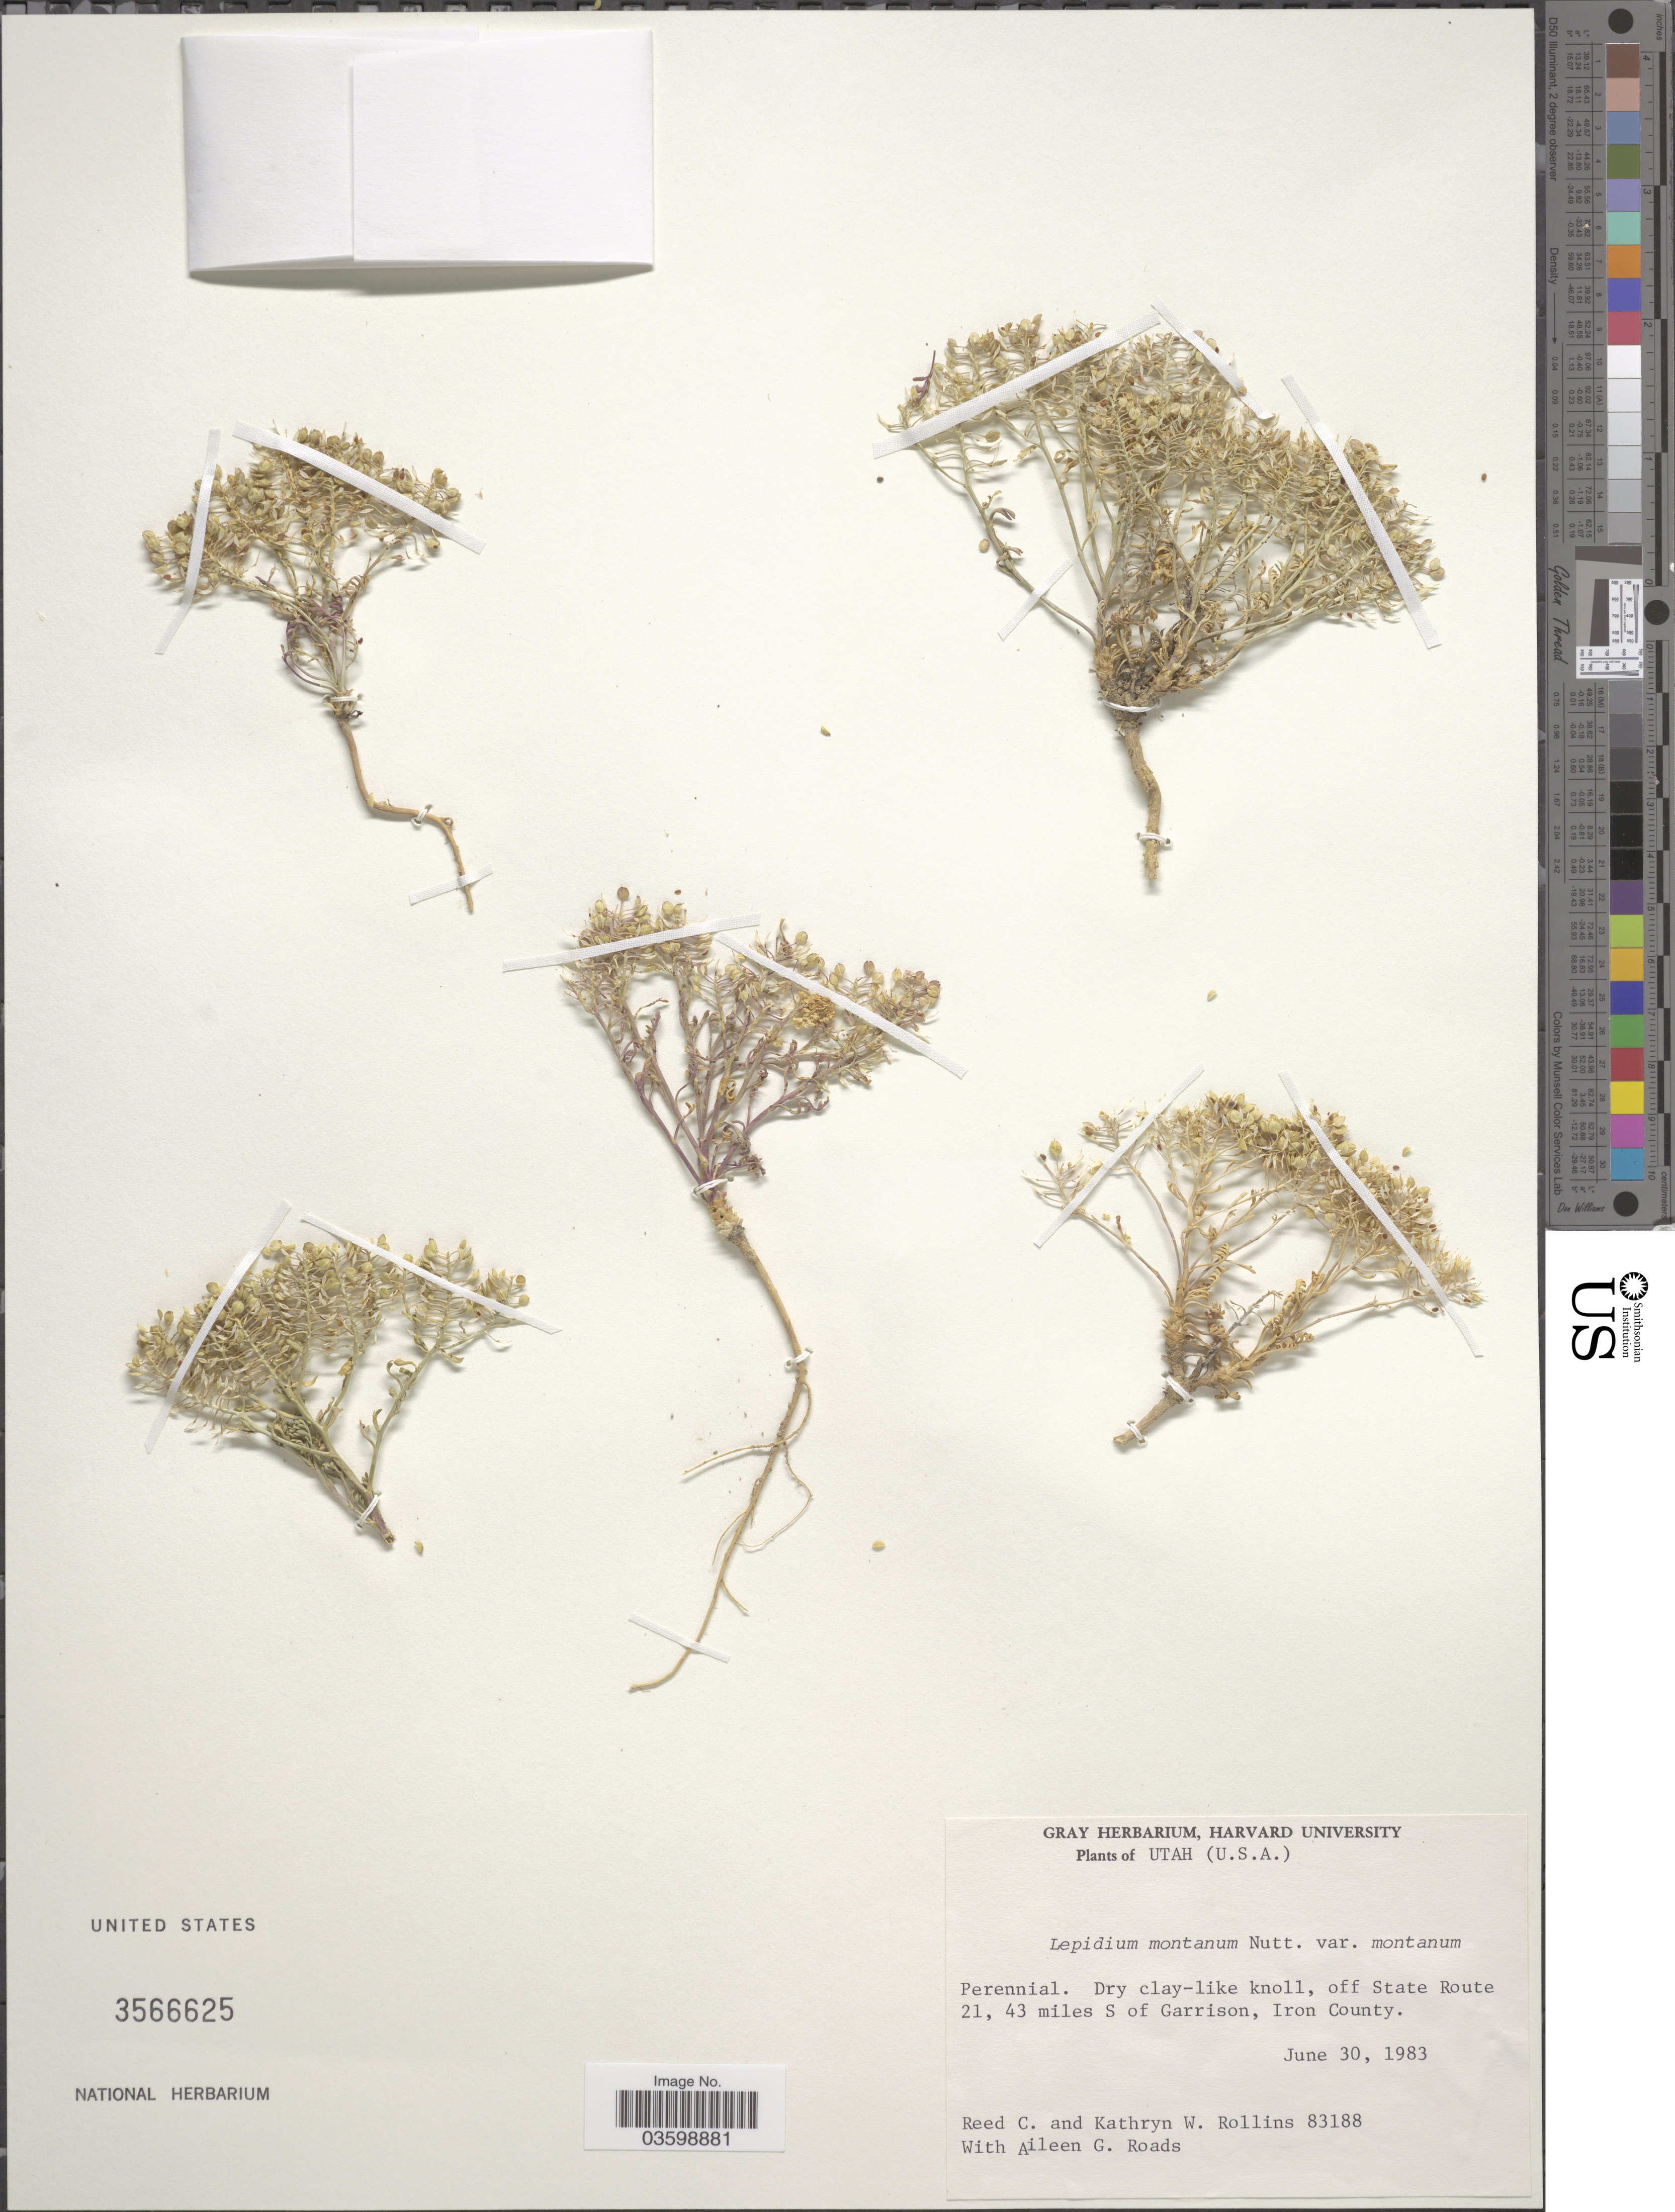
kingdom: Plantae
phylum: Tracheophyta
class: Magnoliopsida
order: Brassicales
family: Brassicaceae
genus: Lepidium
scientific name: Lepidium montanum var. montanum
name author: C.L. Hitchc.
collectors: R. C. Rollins, K. W. Rollins & A. Roads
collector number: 83188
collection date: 1983-06-30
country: United States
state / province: Utah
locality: Dry clay-like knoll, off State Route 21, 43 miles S of Garrison, Iron County.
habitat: dry clay like knoll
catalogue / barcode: US 3566625